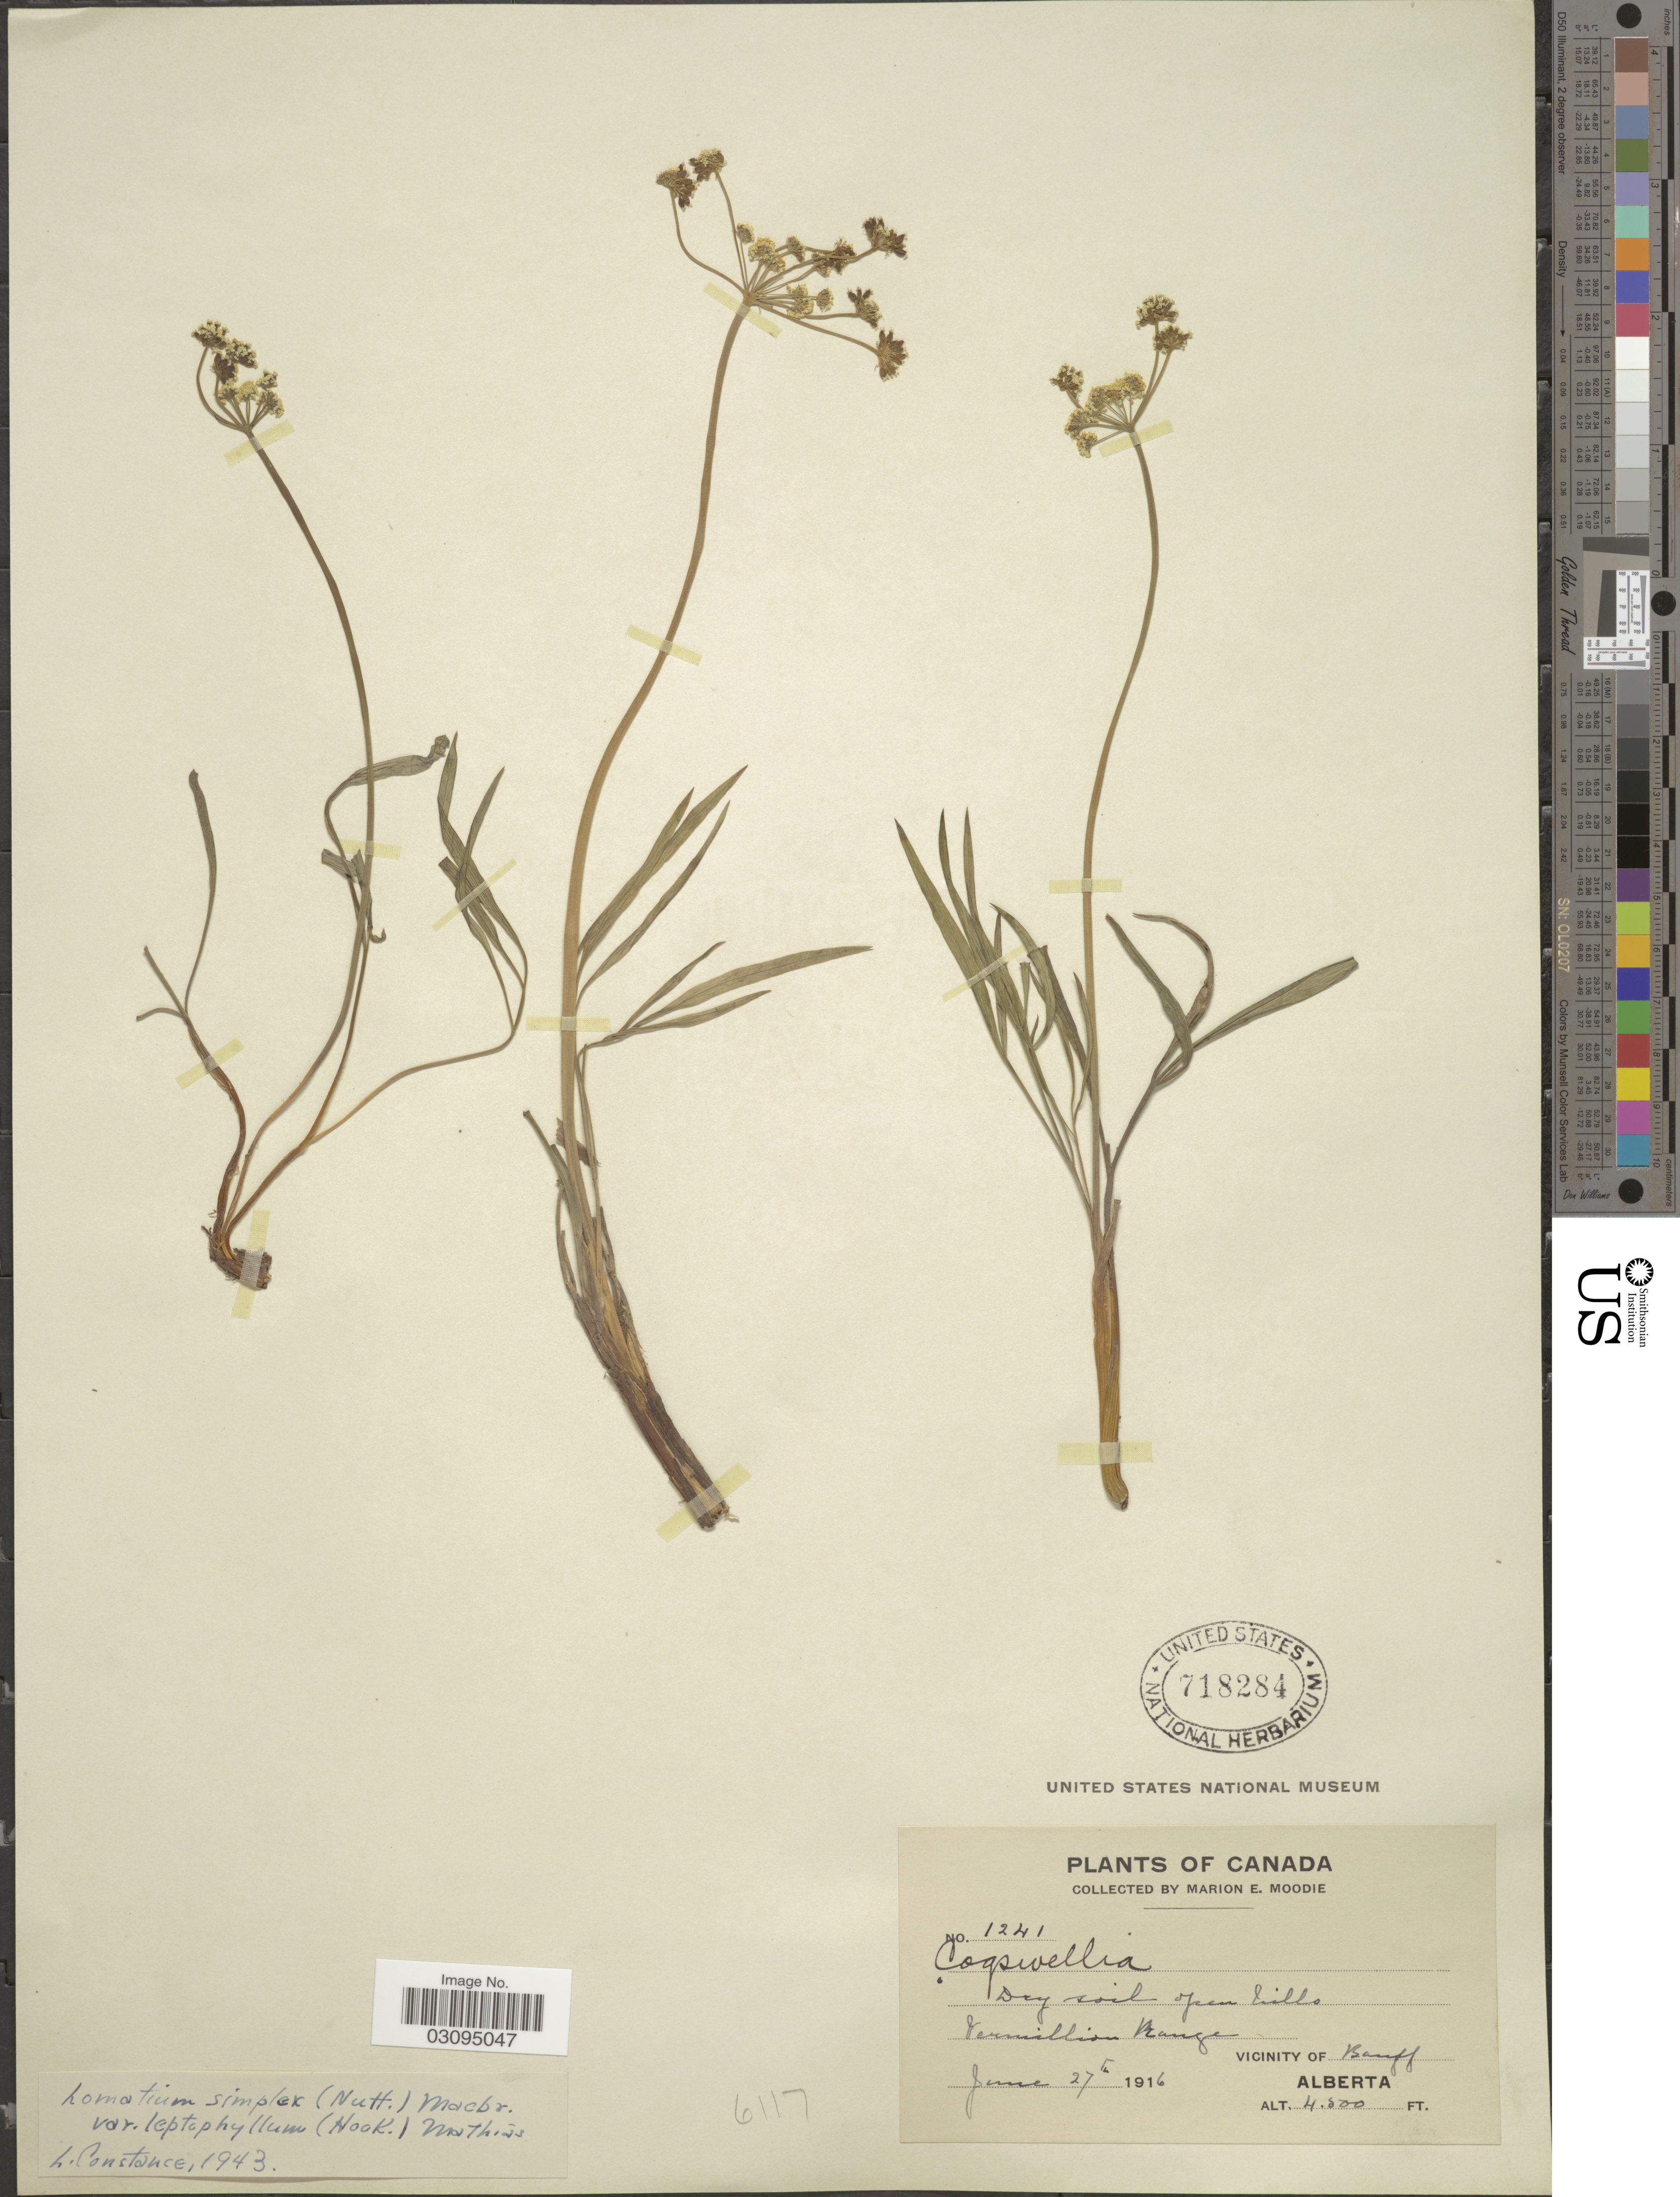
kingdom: Plantae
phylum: Tracheophyta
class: Magnoliopsida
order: Apiales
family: Apiaceae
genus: Lomatium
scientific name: Lomatium simplex var. leptophyllum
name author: (Hook.) Mathias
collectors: M. E. Moodie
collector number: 1241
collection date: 1916-06-27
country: Canada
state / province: Alberta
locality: Vermillion Range, Vicinity of Banff.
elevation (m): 1372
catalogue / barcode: US 718284